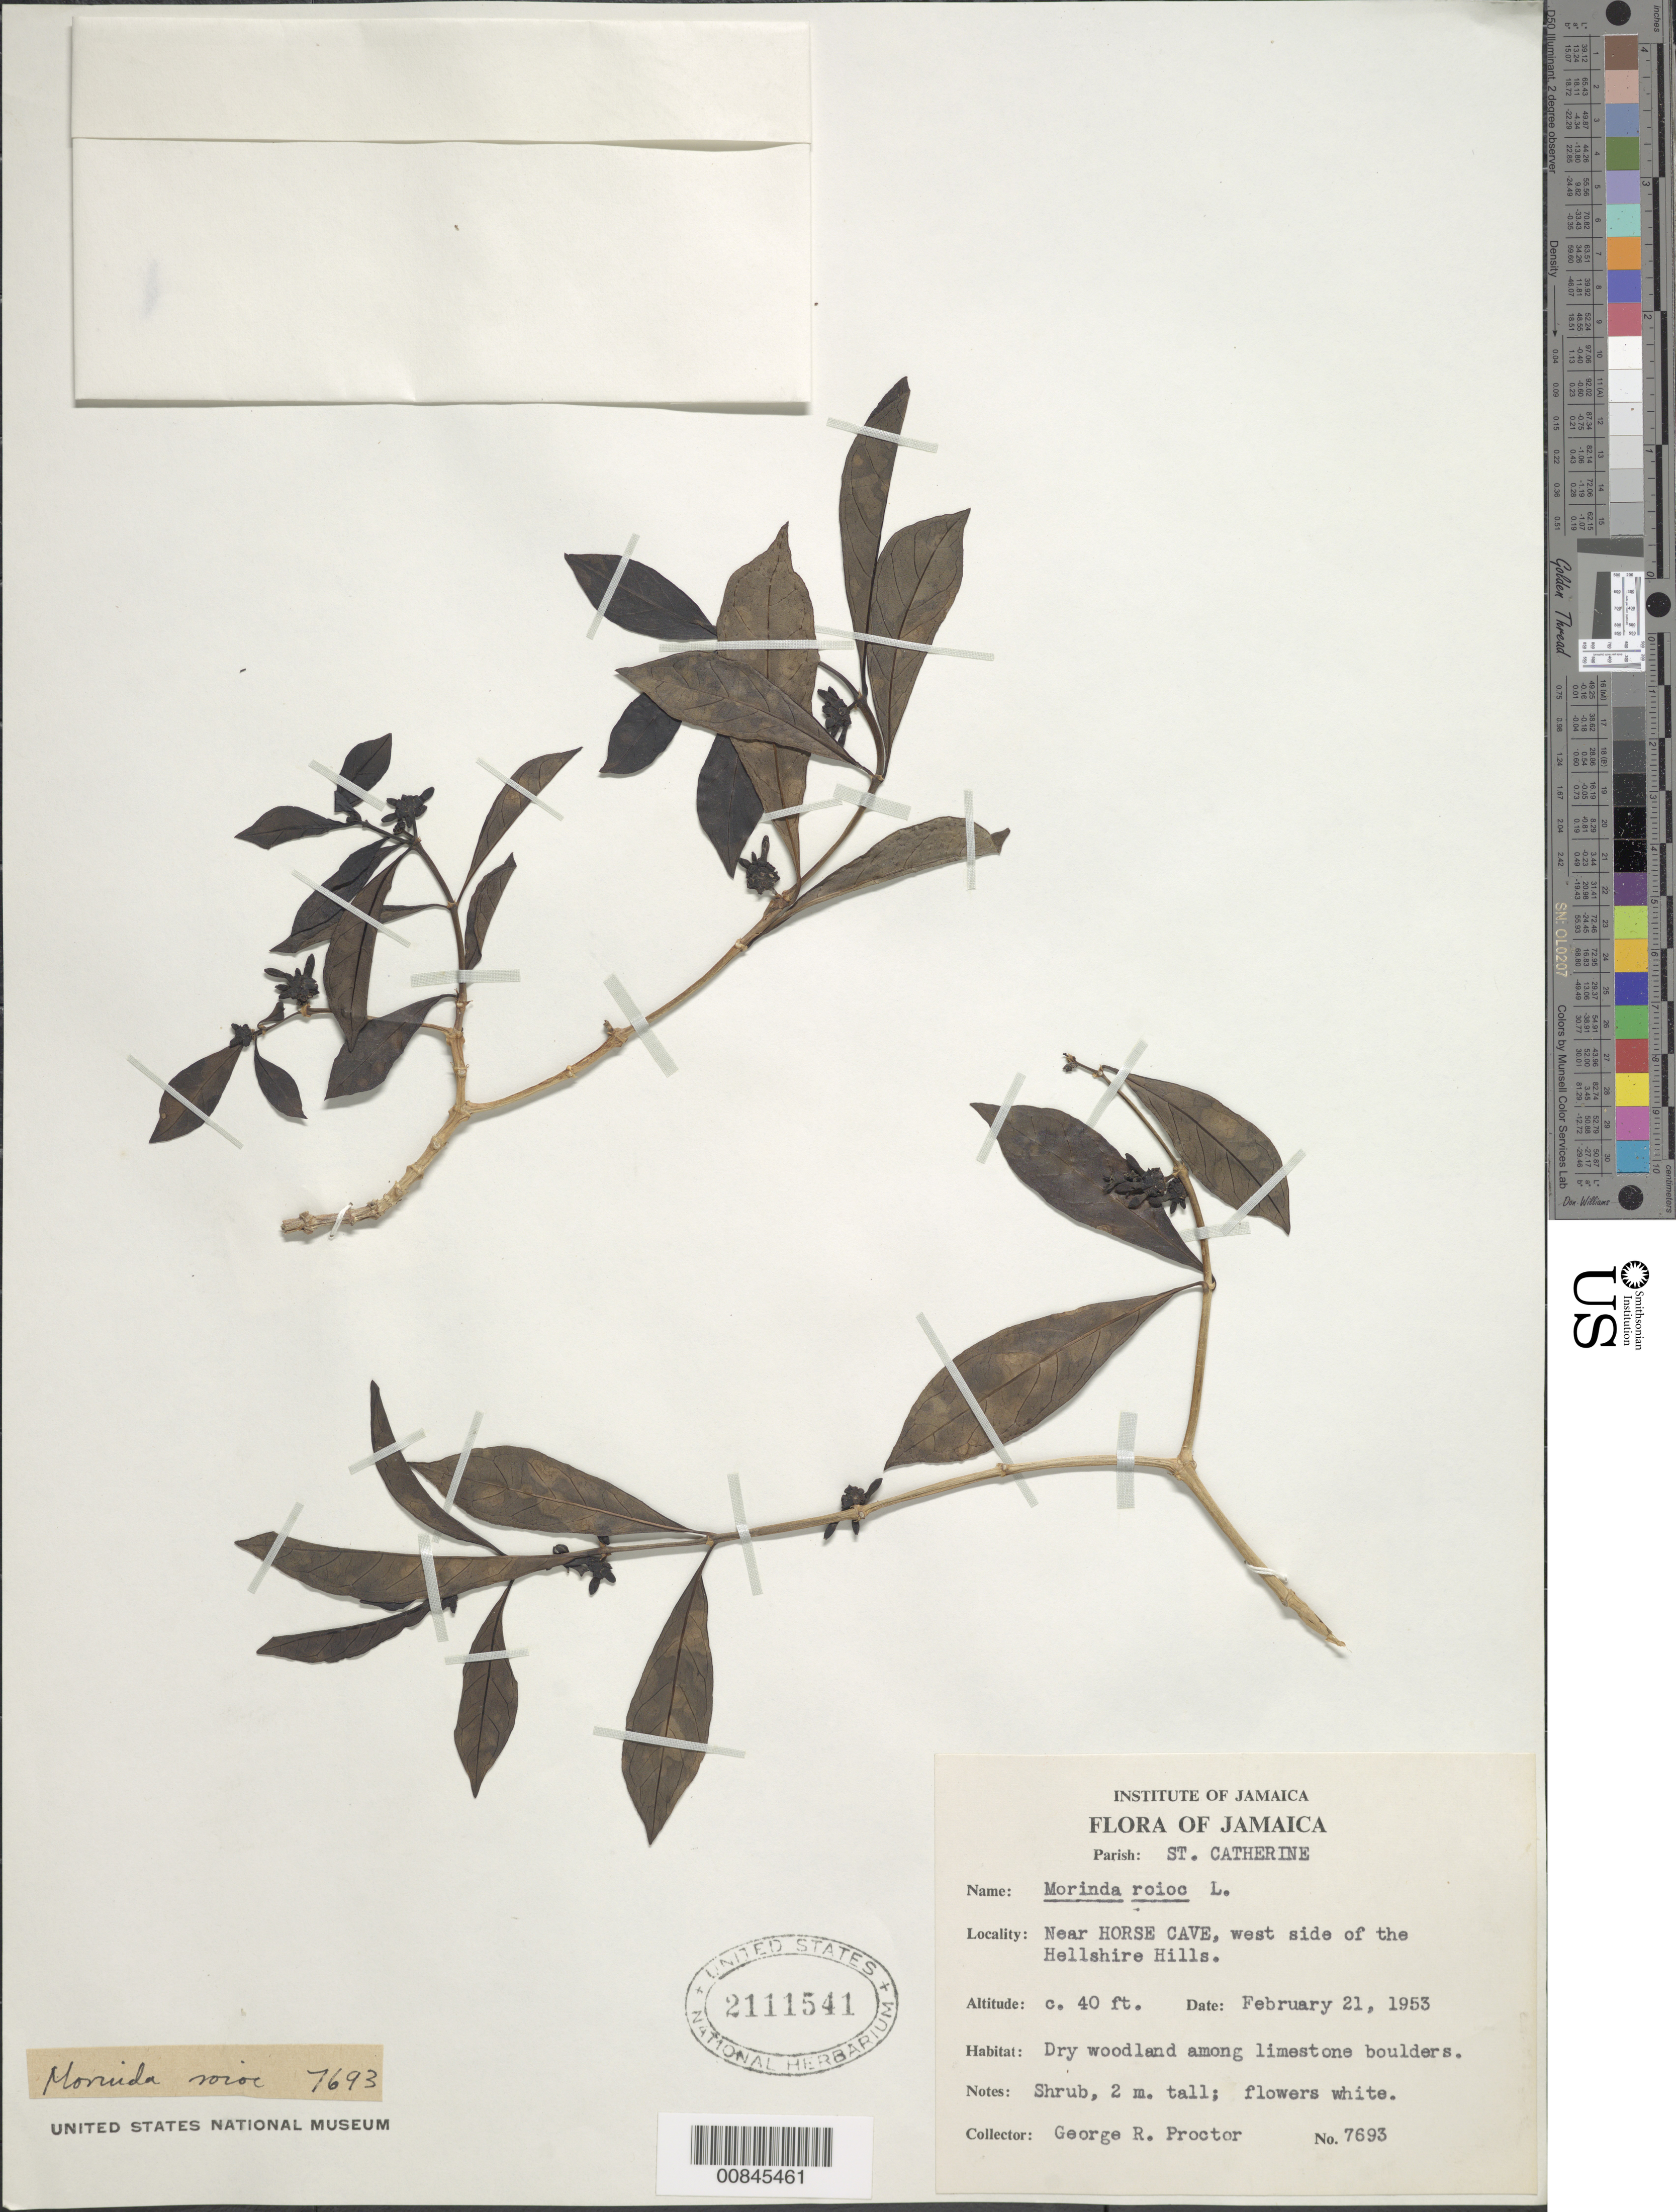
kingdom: Plantae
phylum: Tracheophyta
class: Magnoliopsida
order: Gentianales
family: Rubiaceae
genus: Morinda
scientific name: Morinda royoc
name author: L.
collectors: G. R. Proctor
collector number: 7693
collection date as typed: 21 Feb 1953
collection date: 1953-02-21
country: Jamaica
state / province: Saint Catherine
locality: Near Horse Cave, west side of the Hellshire Hills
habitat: Dry woodland, among limestone bolders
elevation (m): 12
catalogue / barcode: US 2111541